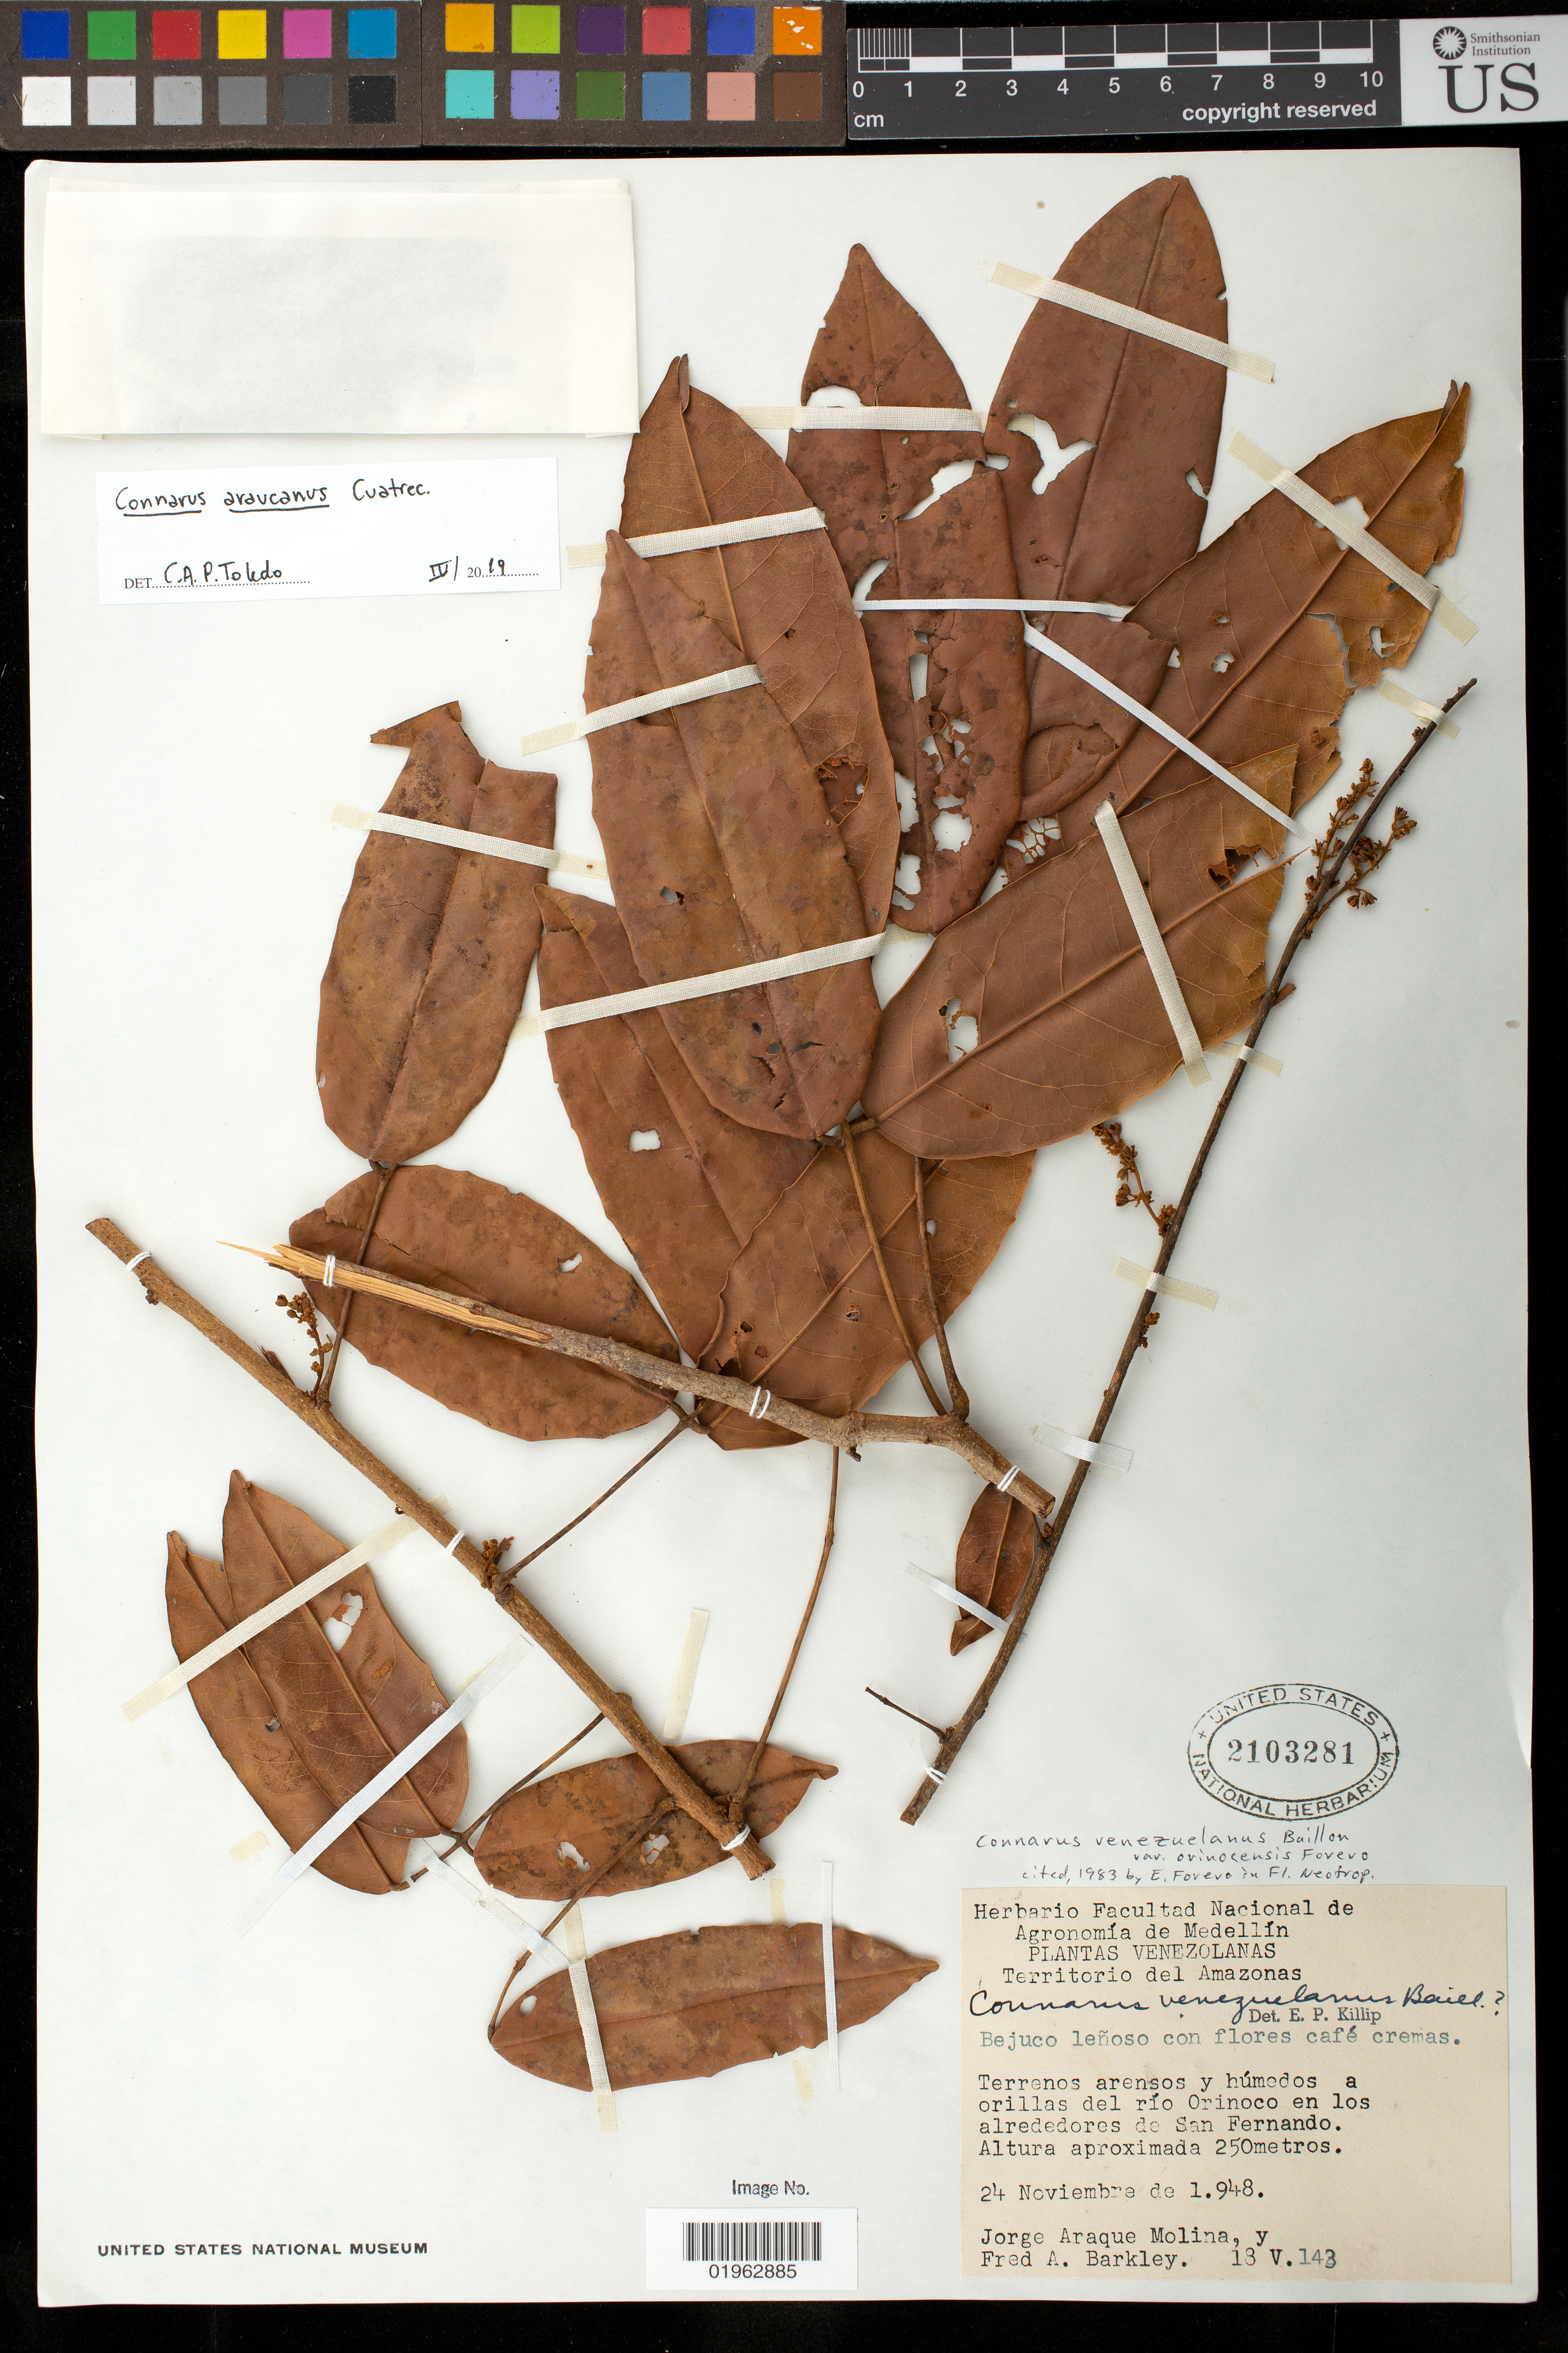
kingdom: Plantae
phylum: Tracheophyta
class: Magnoliopsida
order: Oxalidales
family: Connaraceae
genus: Connarus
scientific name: Connarus araucanus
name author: Cuatrec.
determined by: Toledo, Cassio Augusto Patrocinio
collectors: J. A. Molina & F. A. Barkley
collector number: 18 V.143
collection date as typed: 24-Nov-48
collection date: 1948-11-24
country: Venezuela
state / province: Amazonas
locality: Río Orinoco en los alrededores de San Fernando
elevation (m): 250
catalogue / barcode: US 2103281